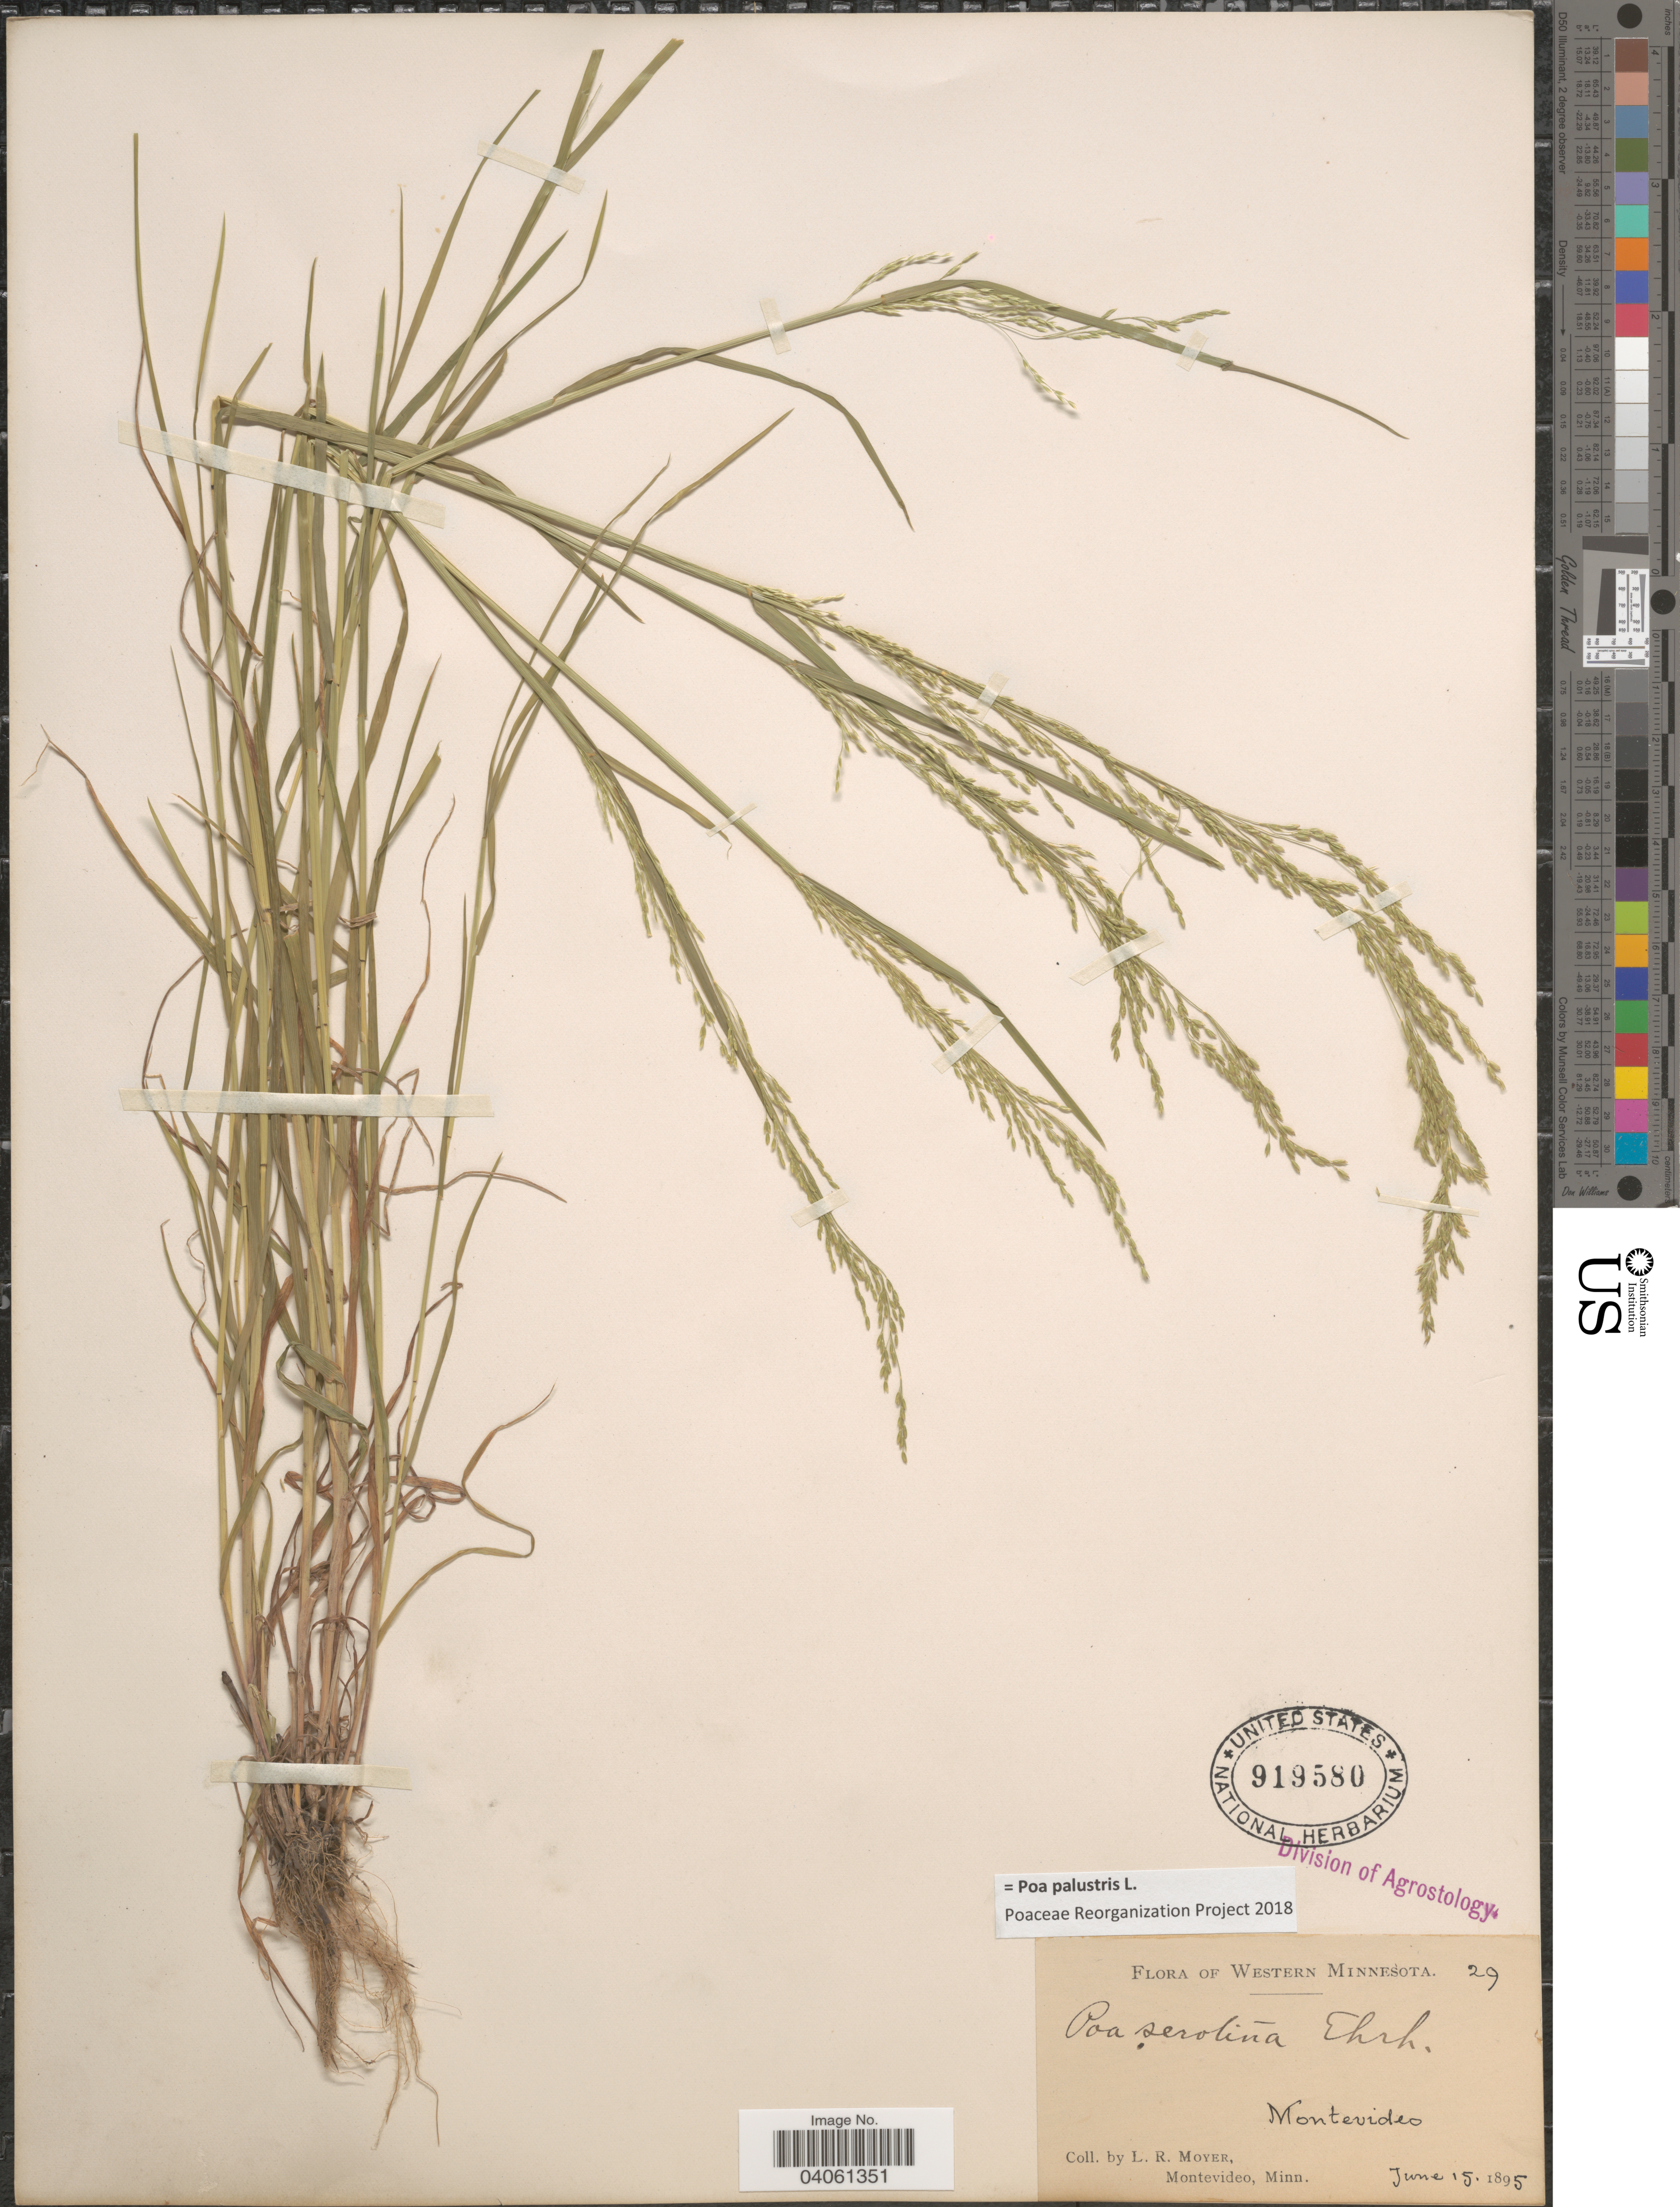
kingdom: Plantae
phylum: Tracheophyta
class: Liliopsida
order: Poales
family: Poaceae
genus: Poa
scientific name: Poa palustris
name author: L.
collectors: L. Moyer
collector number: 29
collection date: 1895-06-15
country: United States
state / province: Minnesota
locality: Western Minnesota. Montevideo.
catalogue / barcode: US 919580